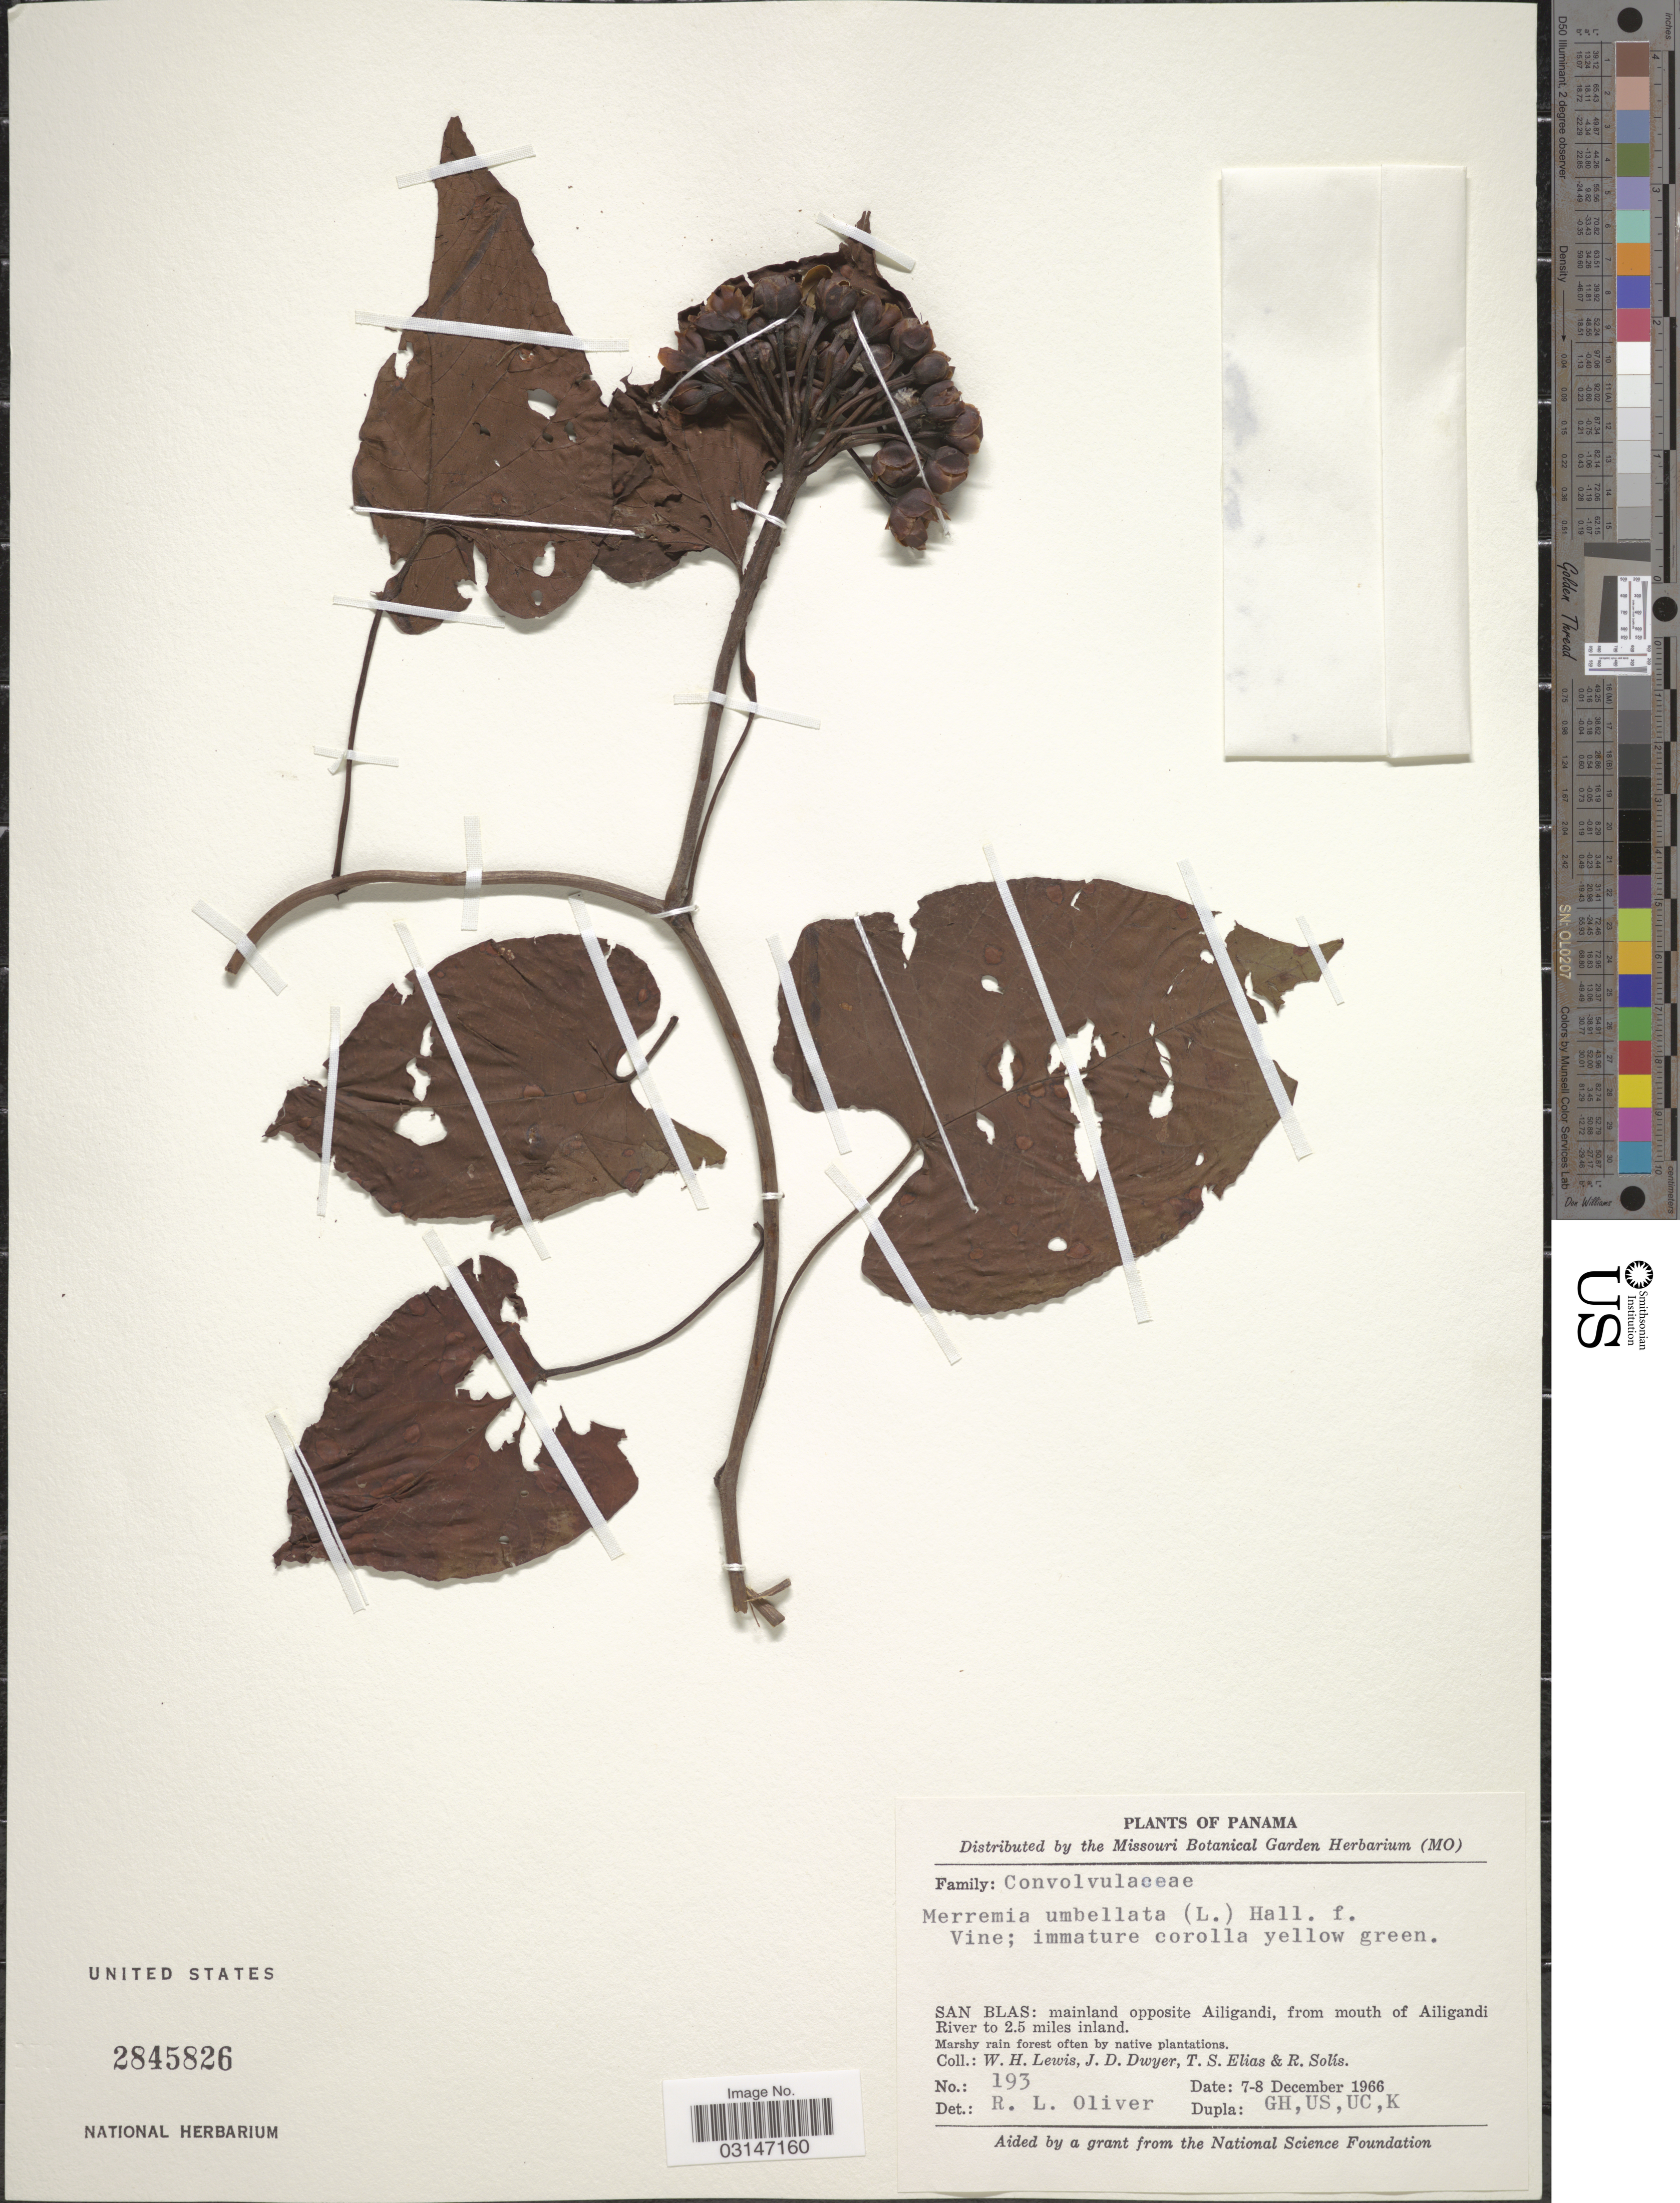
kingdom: Plantae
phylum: Tracheophyta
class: Magnoliopsida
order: Solanales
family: Convolvulaceae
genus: Camonea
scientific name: Camonea umbellata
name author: (L.) A. R. Simões & Staples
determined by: Strong, Mark T., (BOT), Smithsonian Institution - National Museum of Natural History (UNITED STATES)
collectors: W. H. Lewis, J. D. Dwyer, T. S. Elias & R. Solis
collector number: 193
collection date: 1966-12-07/1966-12-08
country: Panama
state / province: Kuna Yala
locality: Mainland opposite Ailigandi, from mouth of Ailigandi River to 2.5 miles inland.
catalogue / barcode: US 2845826